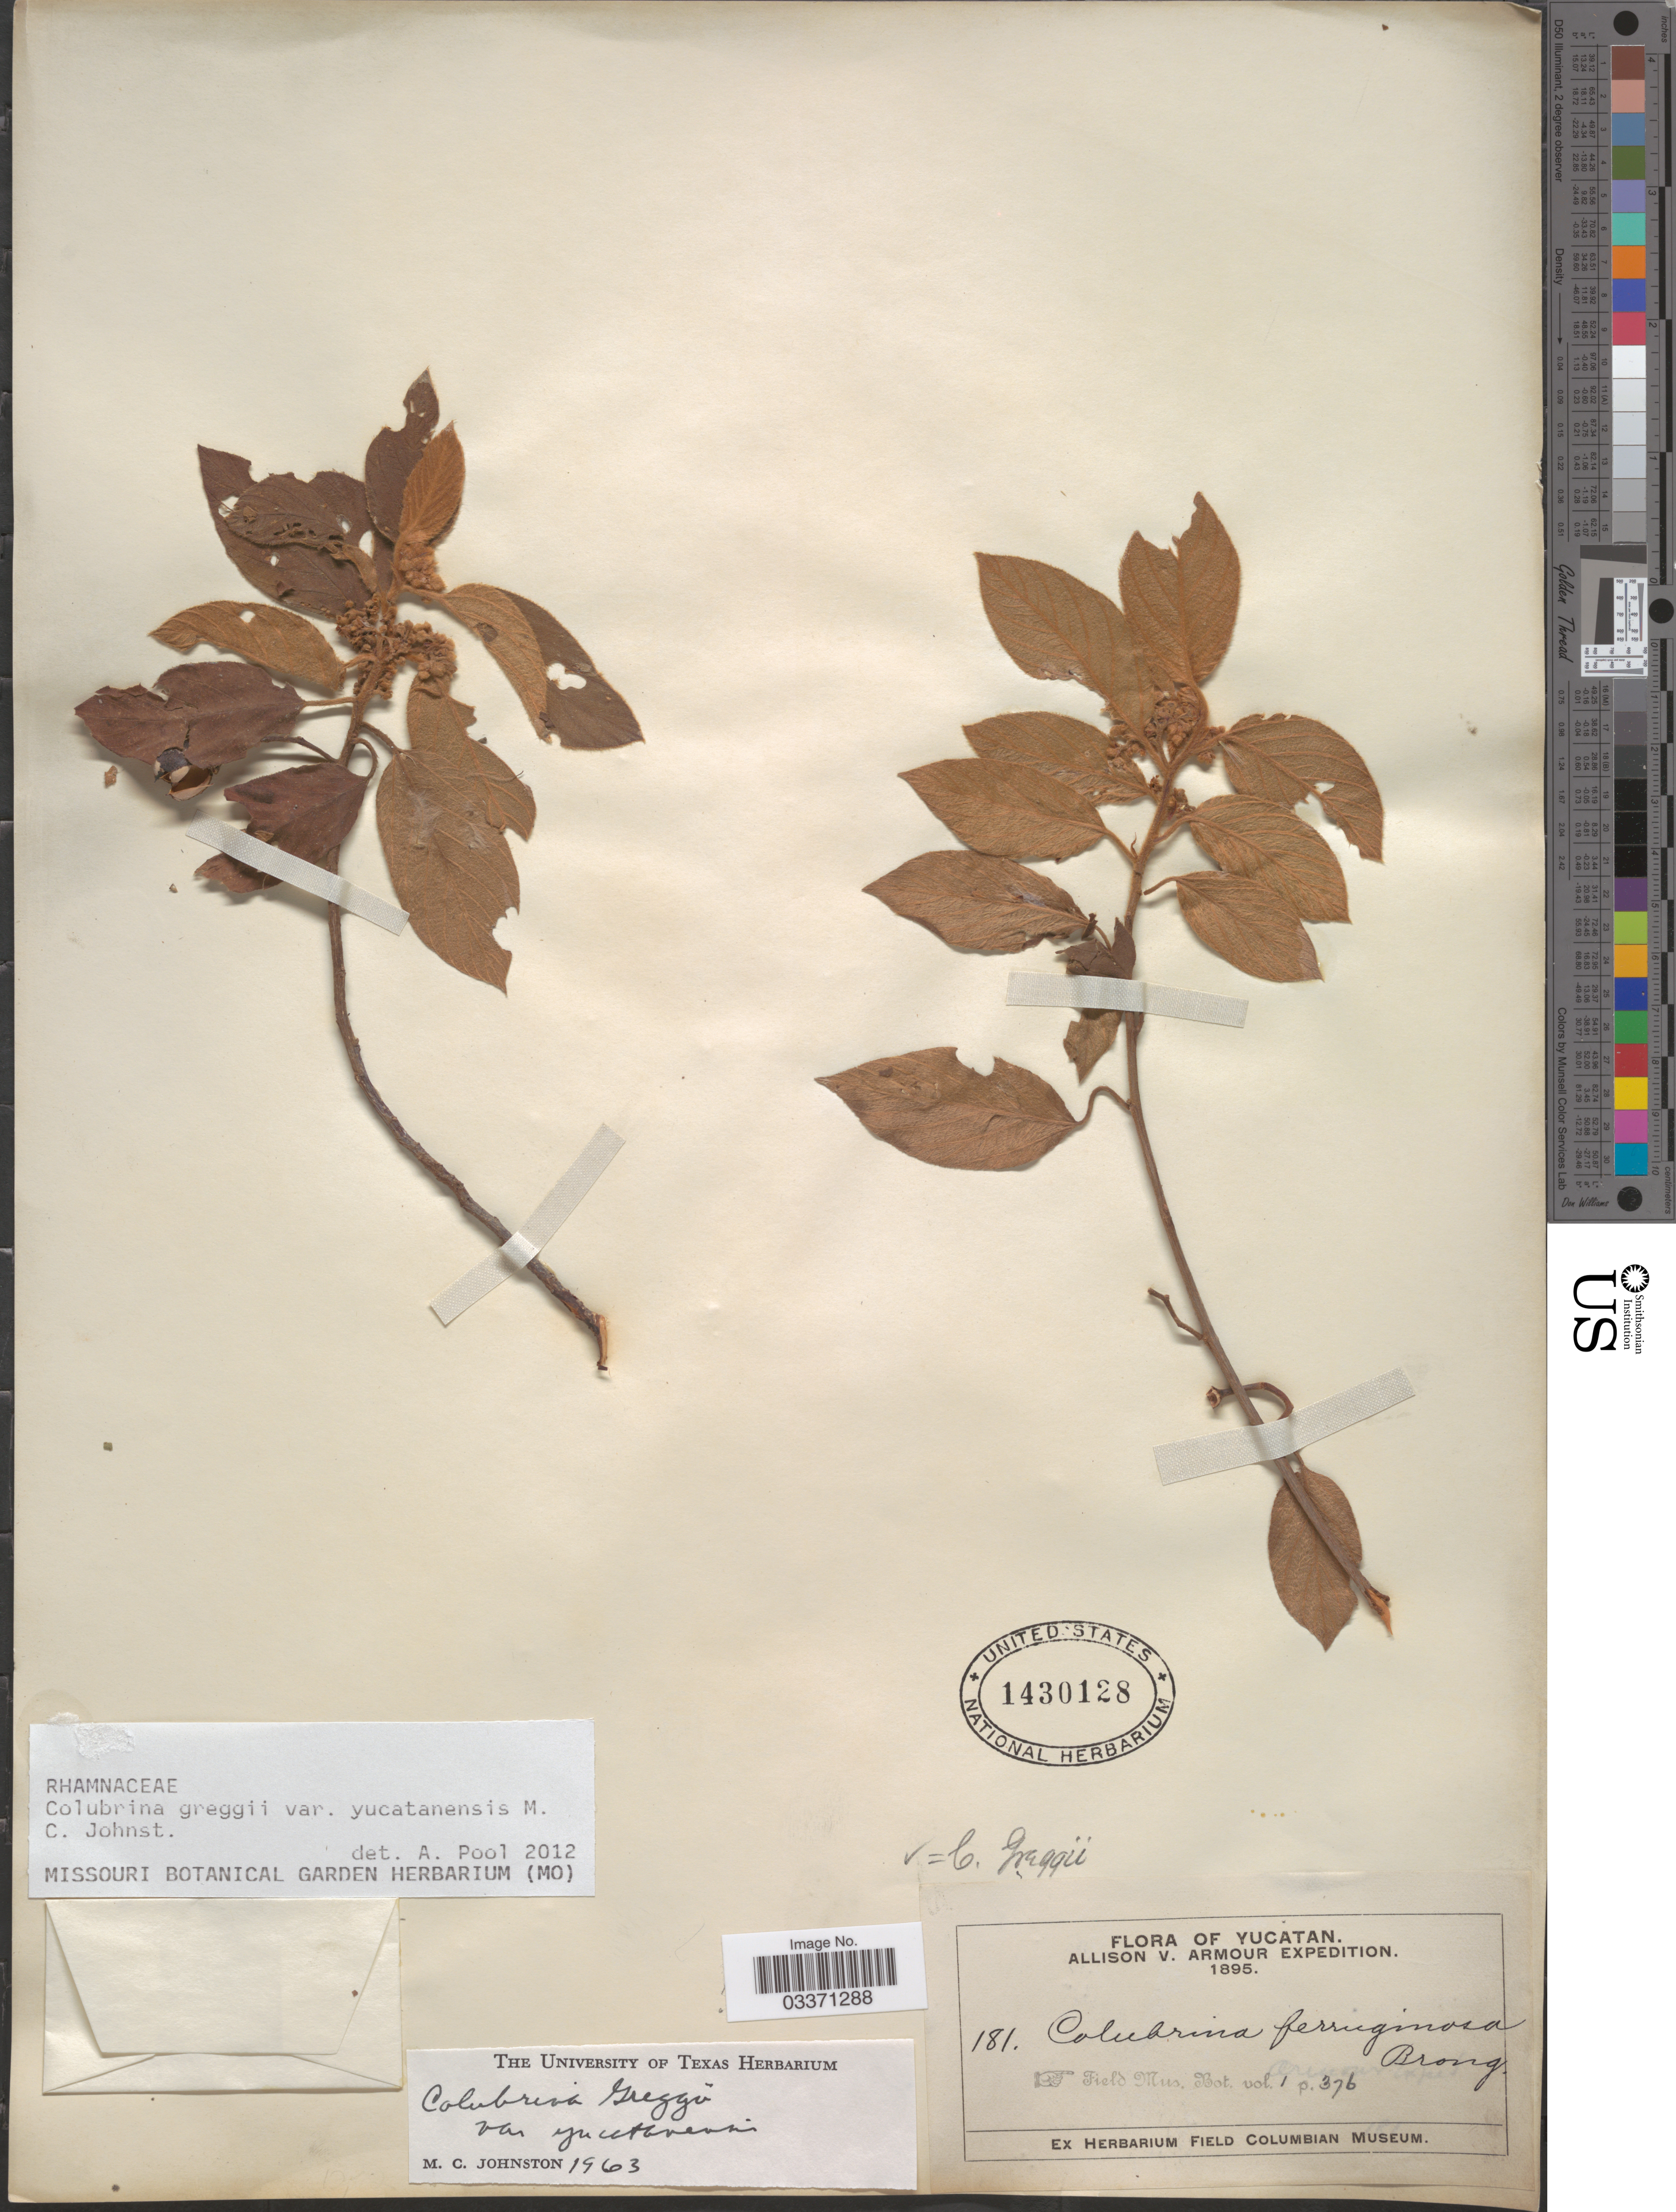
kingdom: Plantae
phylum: Tracheophyta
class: Magnoliopsida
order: Rosales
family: Rhamnaceae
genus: Colubrina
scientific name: Colubrina greggii var. yucatanensis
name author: M.C. Johnst.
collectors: Allison V. Armour Expedition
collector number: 181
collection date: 1895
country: Mexico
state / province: Yucatán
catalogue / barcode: US 1430128